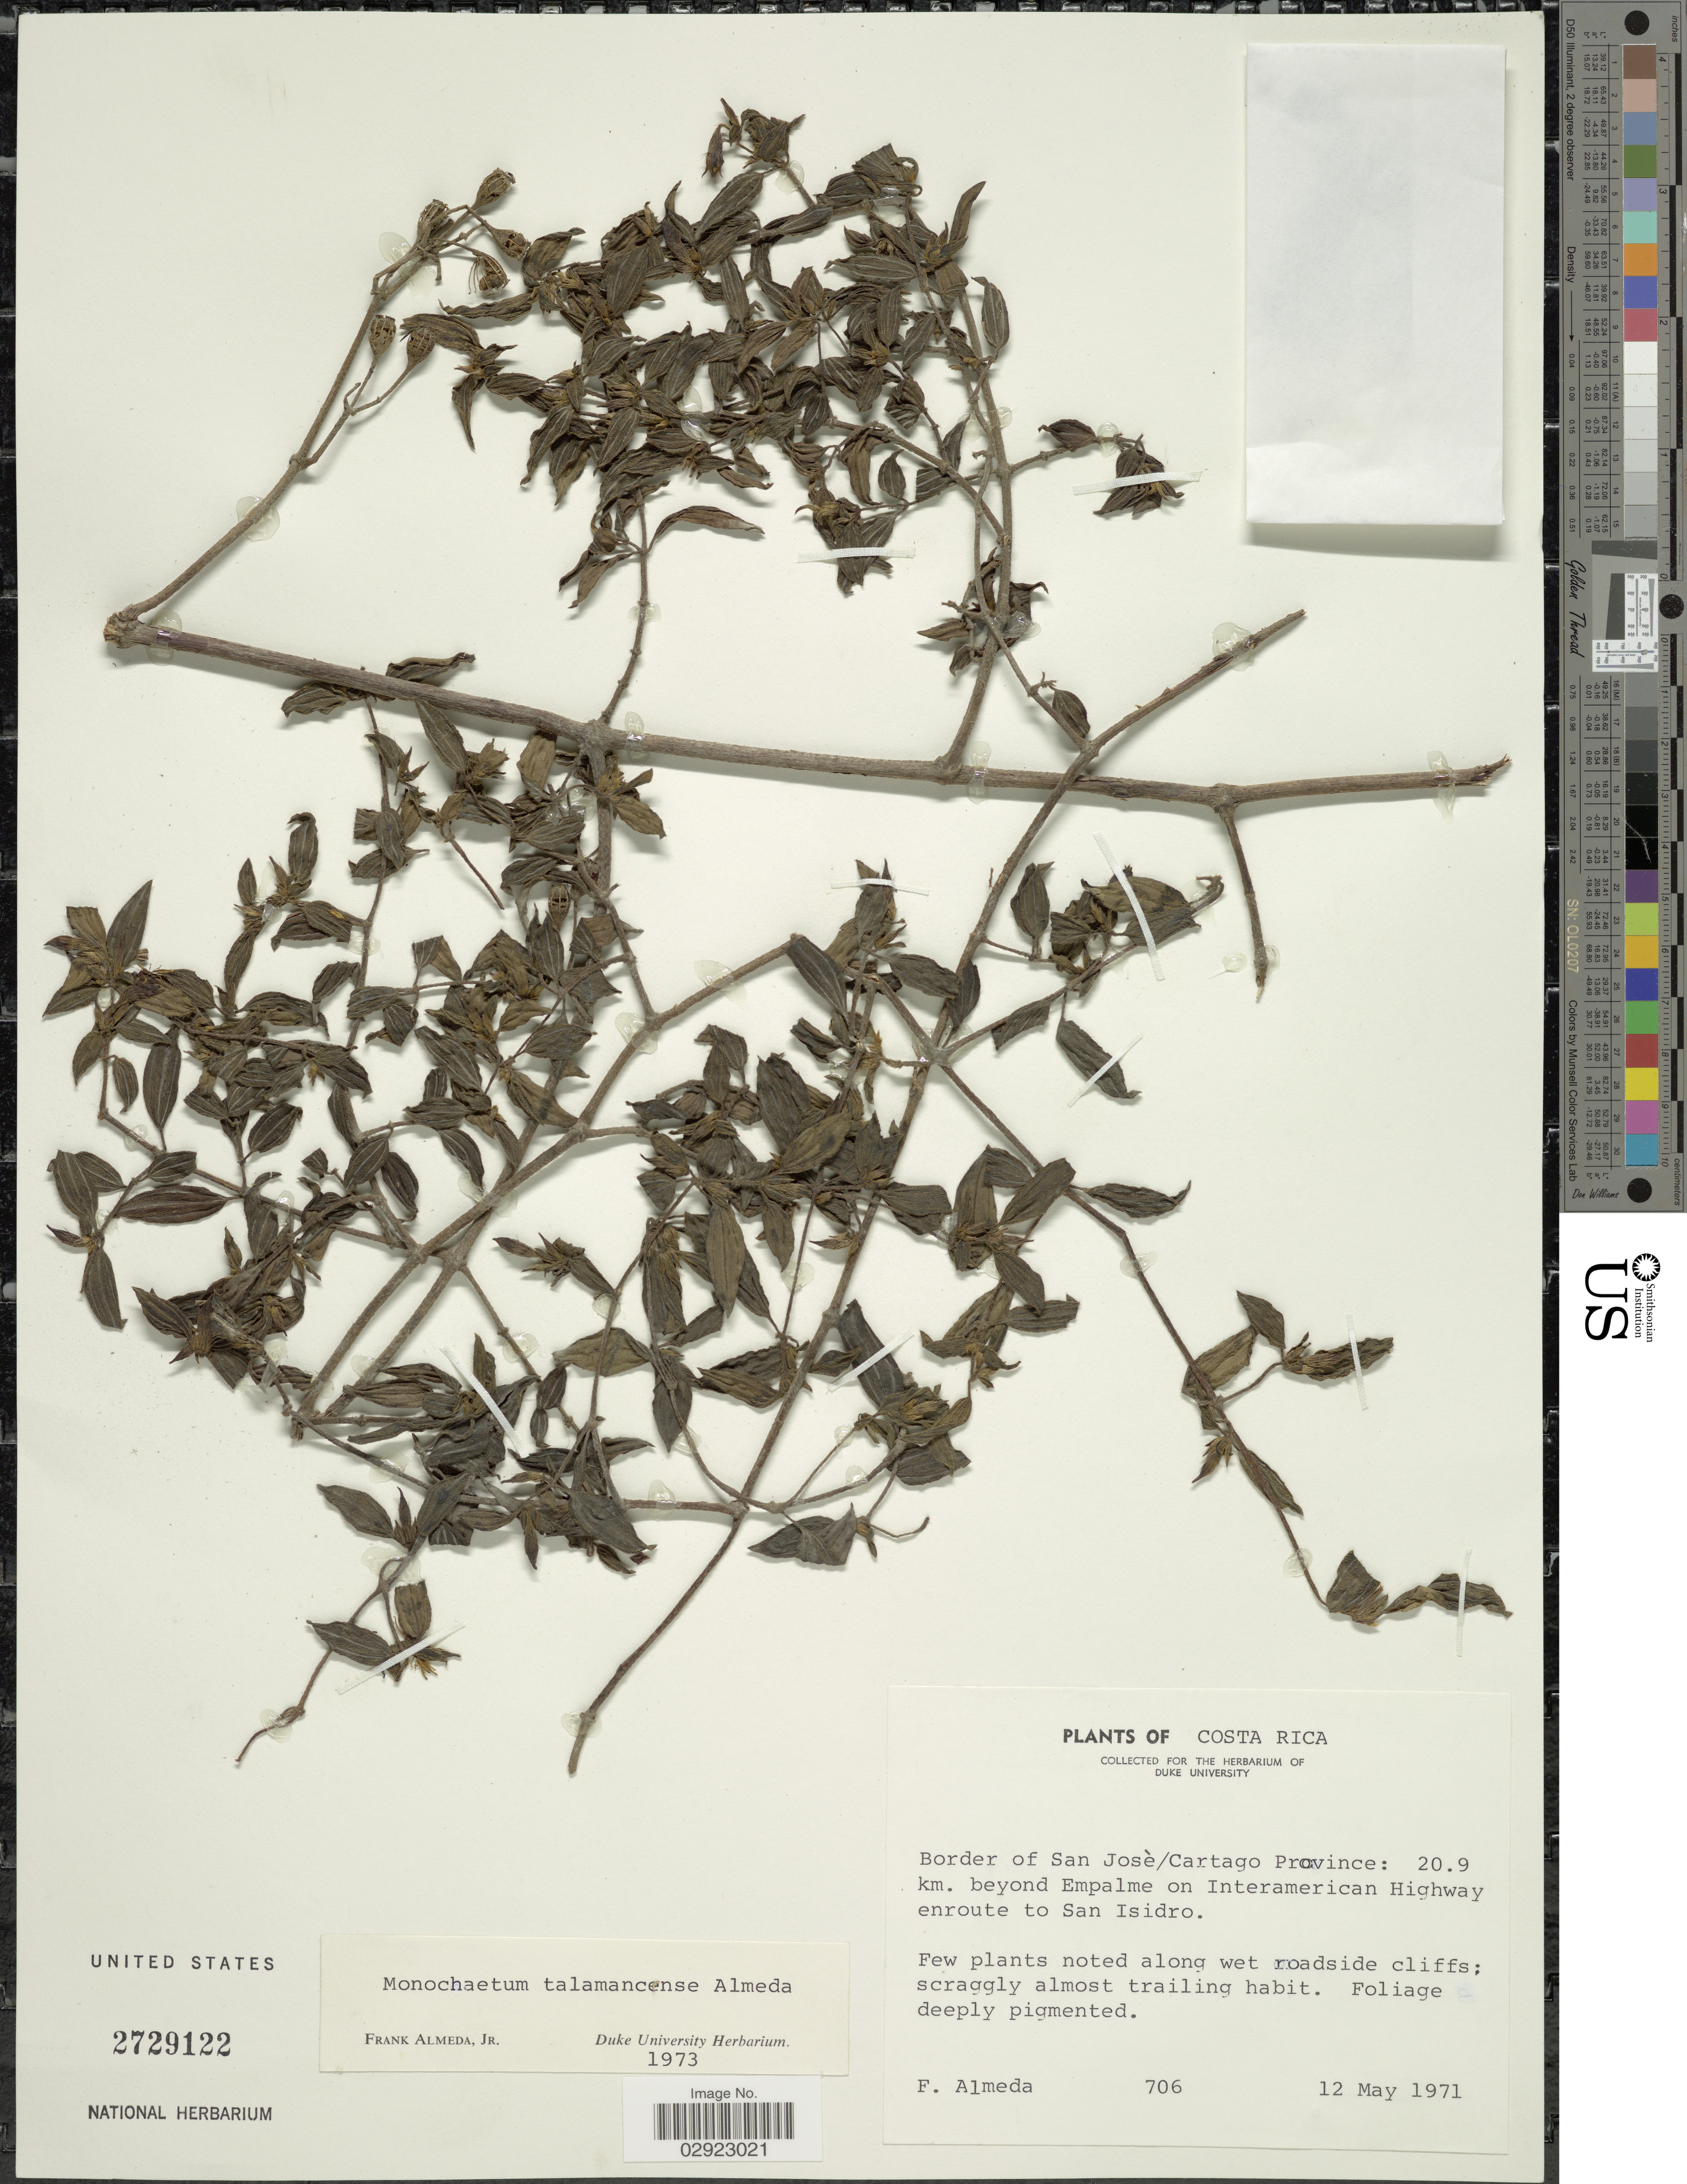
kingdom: Plantae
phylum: Tracheophyta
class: Magnoliopsida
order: Myrtales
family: Melastomataceae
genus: Monochaetum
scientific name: Monochaetum talamancense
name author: Almeda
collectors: F. Almeda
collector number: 706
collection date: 1971-05-12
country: Costa Rica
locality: Border of San Josè/ Cartago Province: 20.9 km. beyond Empalme on Interamerican Highway enroute to San Isidro.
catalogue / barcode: US 2729122